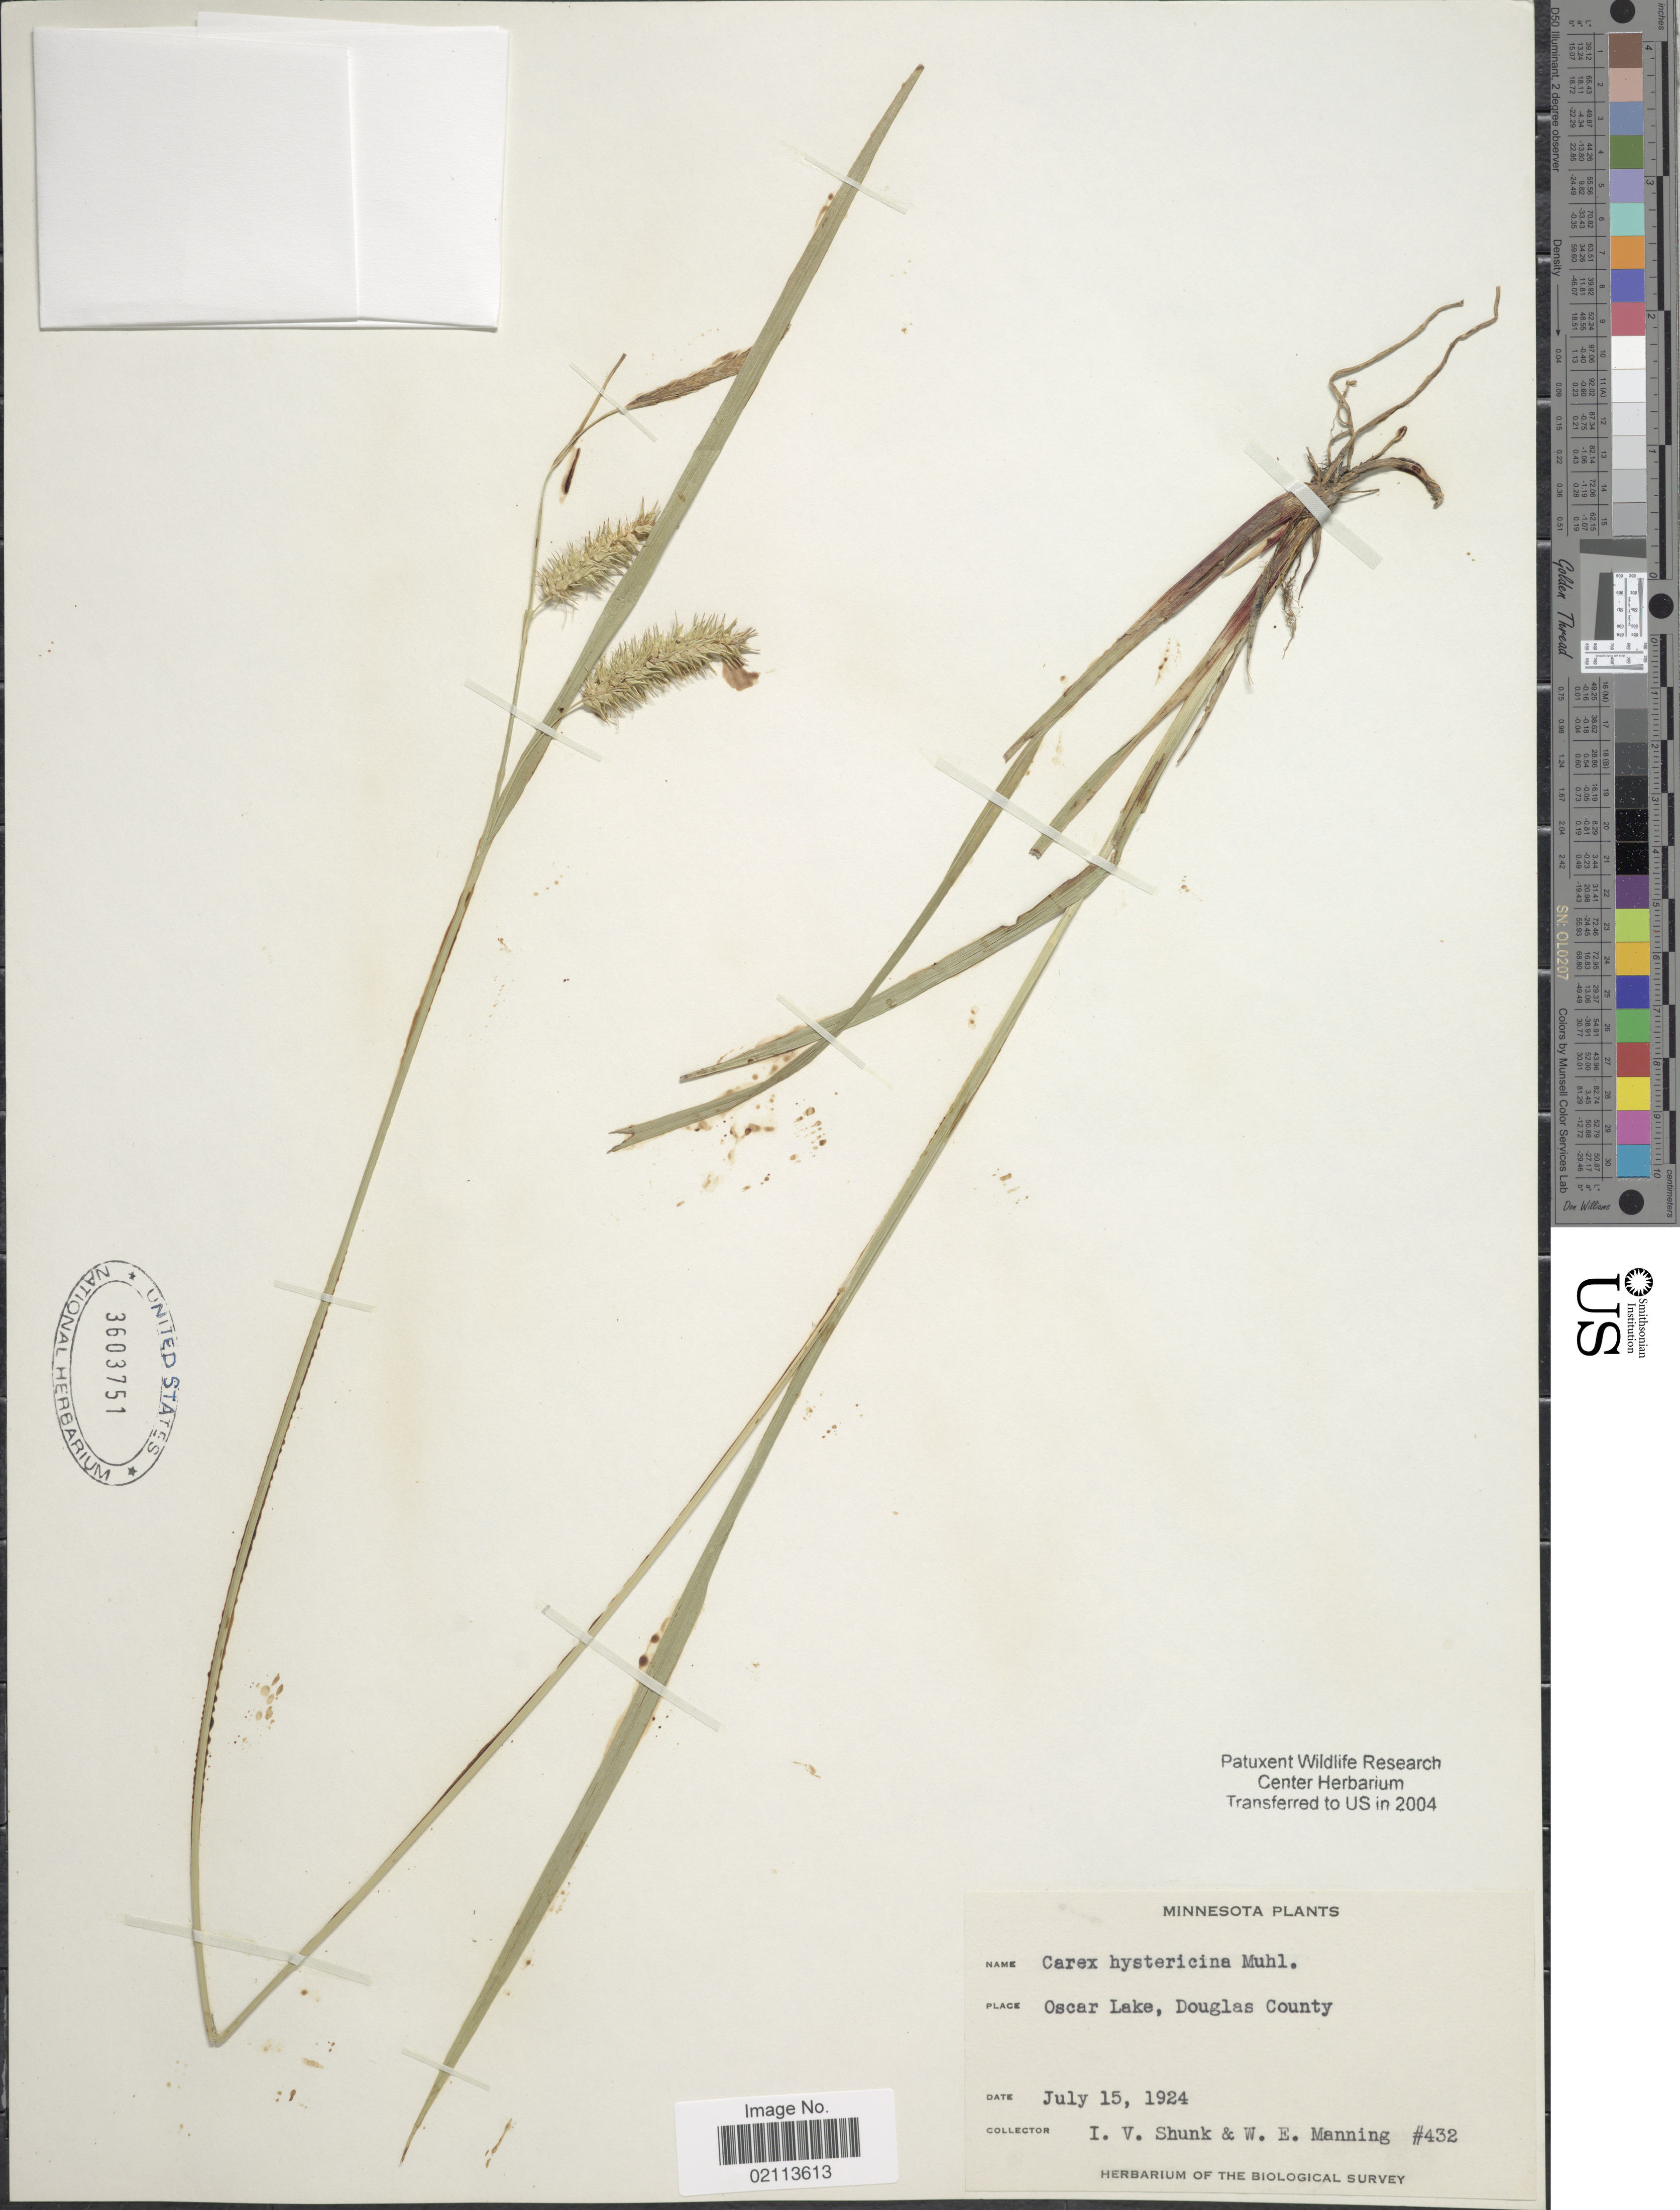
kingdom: Plantae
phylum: Tracheophyta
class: Liliopsida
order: Poales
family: Cyperaceae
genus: Carex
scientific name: Carex hystericina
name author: Muhl. ex Willd.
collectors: I. Shunk & W. Manning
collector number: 432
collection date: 1924-07-15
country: United States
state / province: Minnesota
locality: Oscar Lake, Douglas County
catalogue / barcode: US 3603751